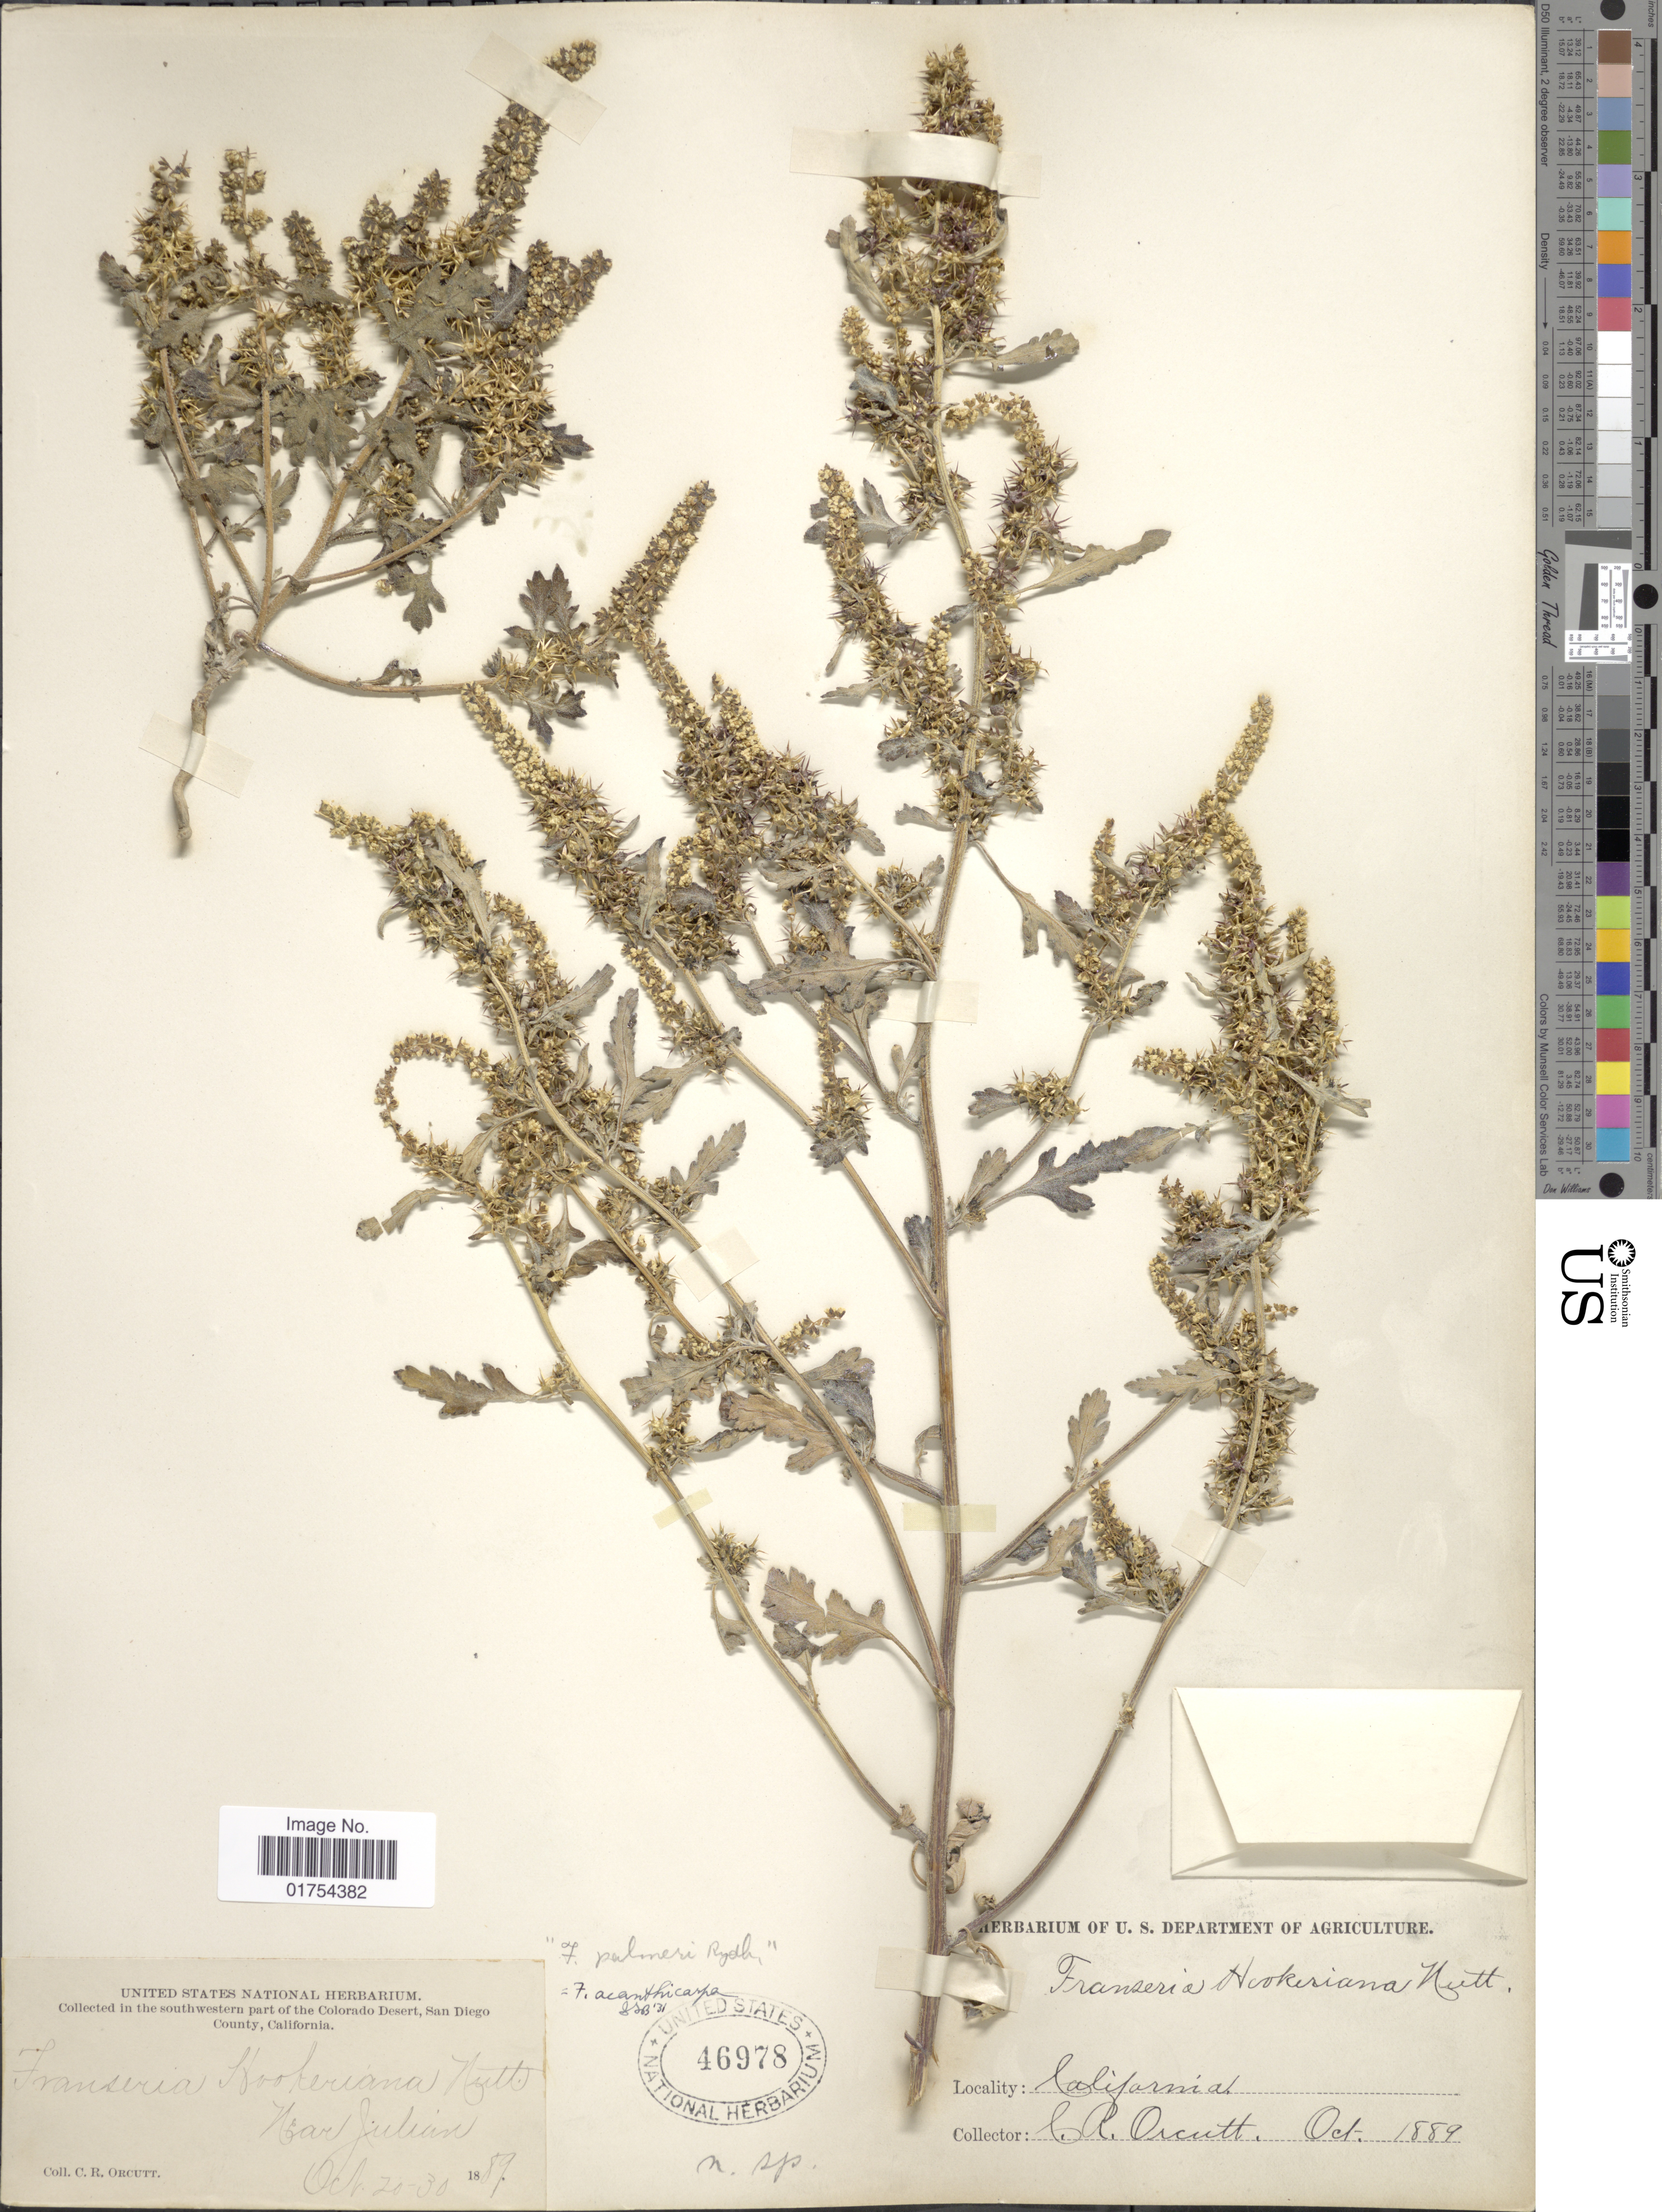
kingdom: Plantae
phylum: Tracheophyta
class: Magnoliopsida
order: Asterales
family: Asteraceae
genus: Franseria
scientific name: Franseria acanthicarpa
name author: Coville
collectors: C. R. Orcutt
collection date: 1889-10-20/1889-10-30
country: United States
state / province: California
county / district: San Diego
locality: Southwestern part of the Colorado Desert, San Diego County, Near Julian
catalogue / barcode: US 46978